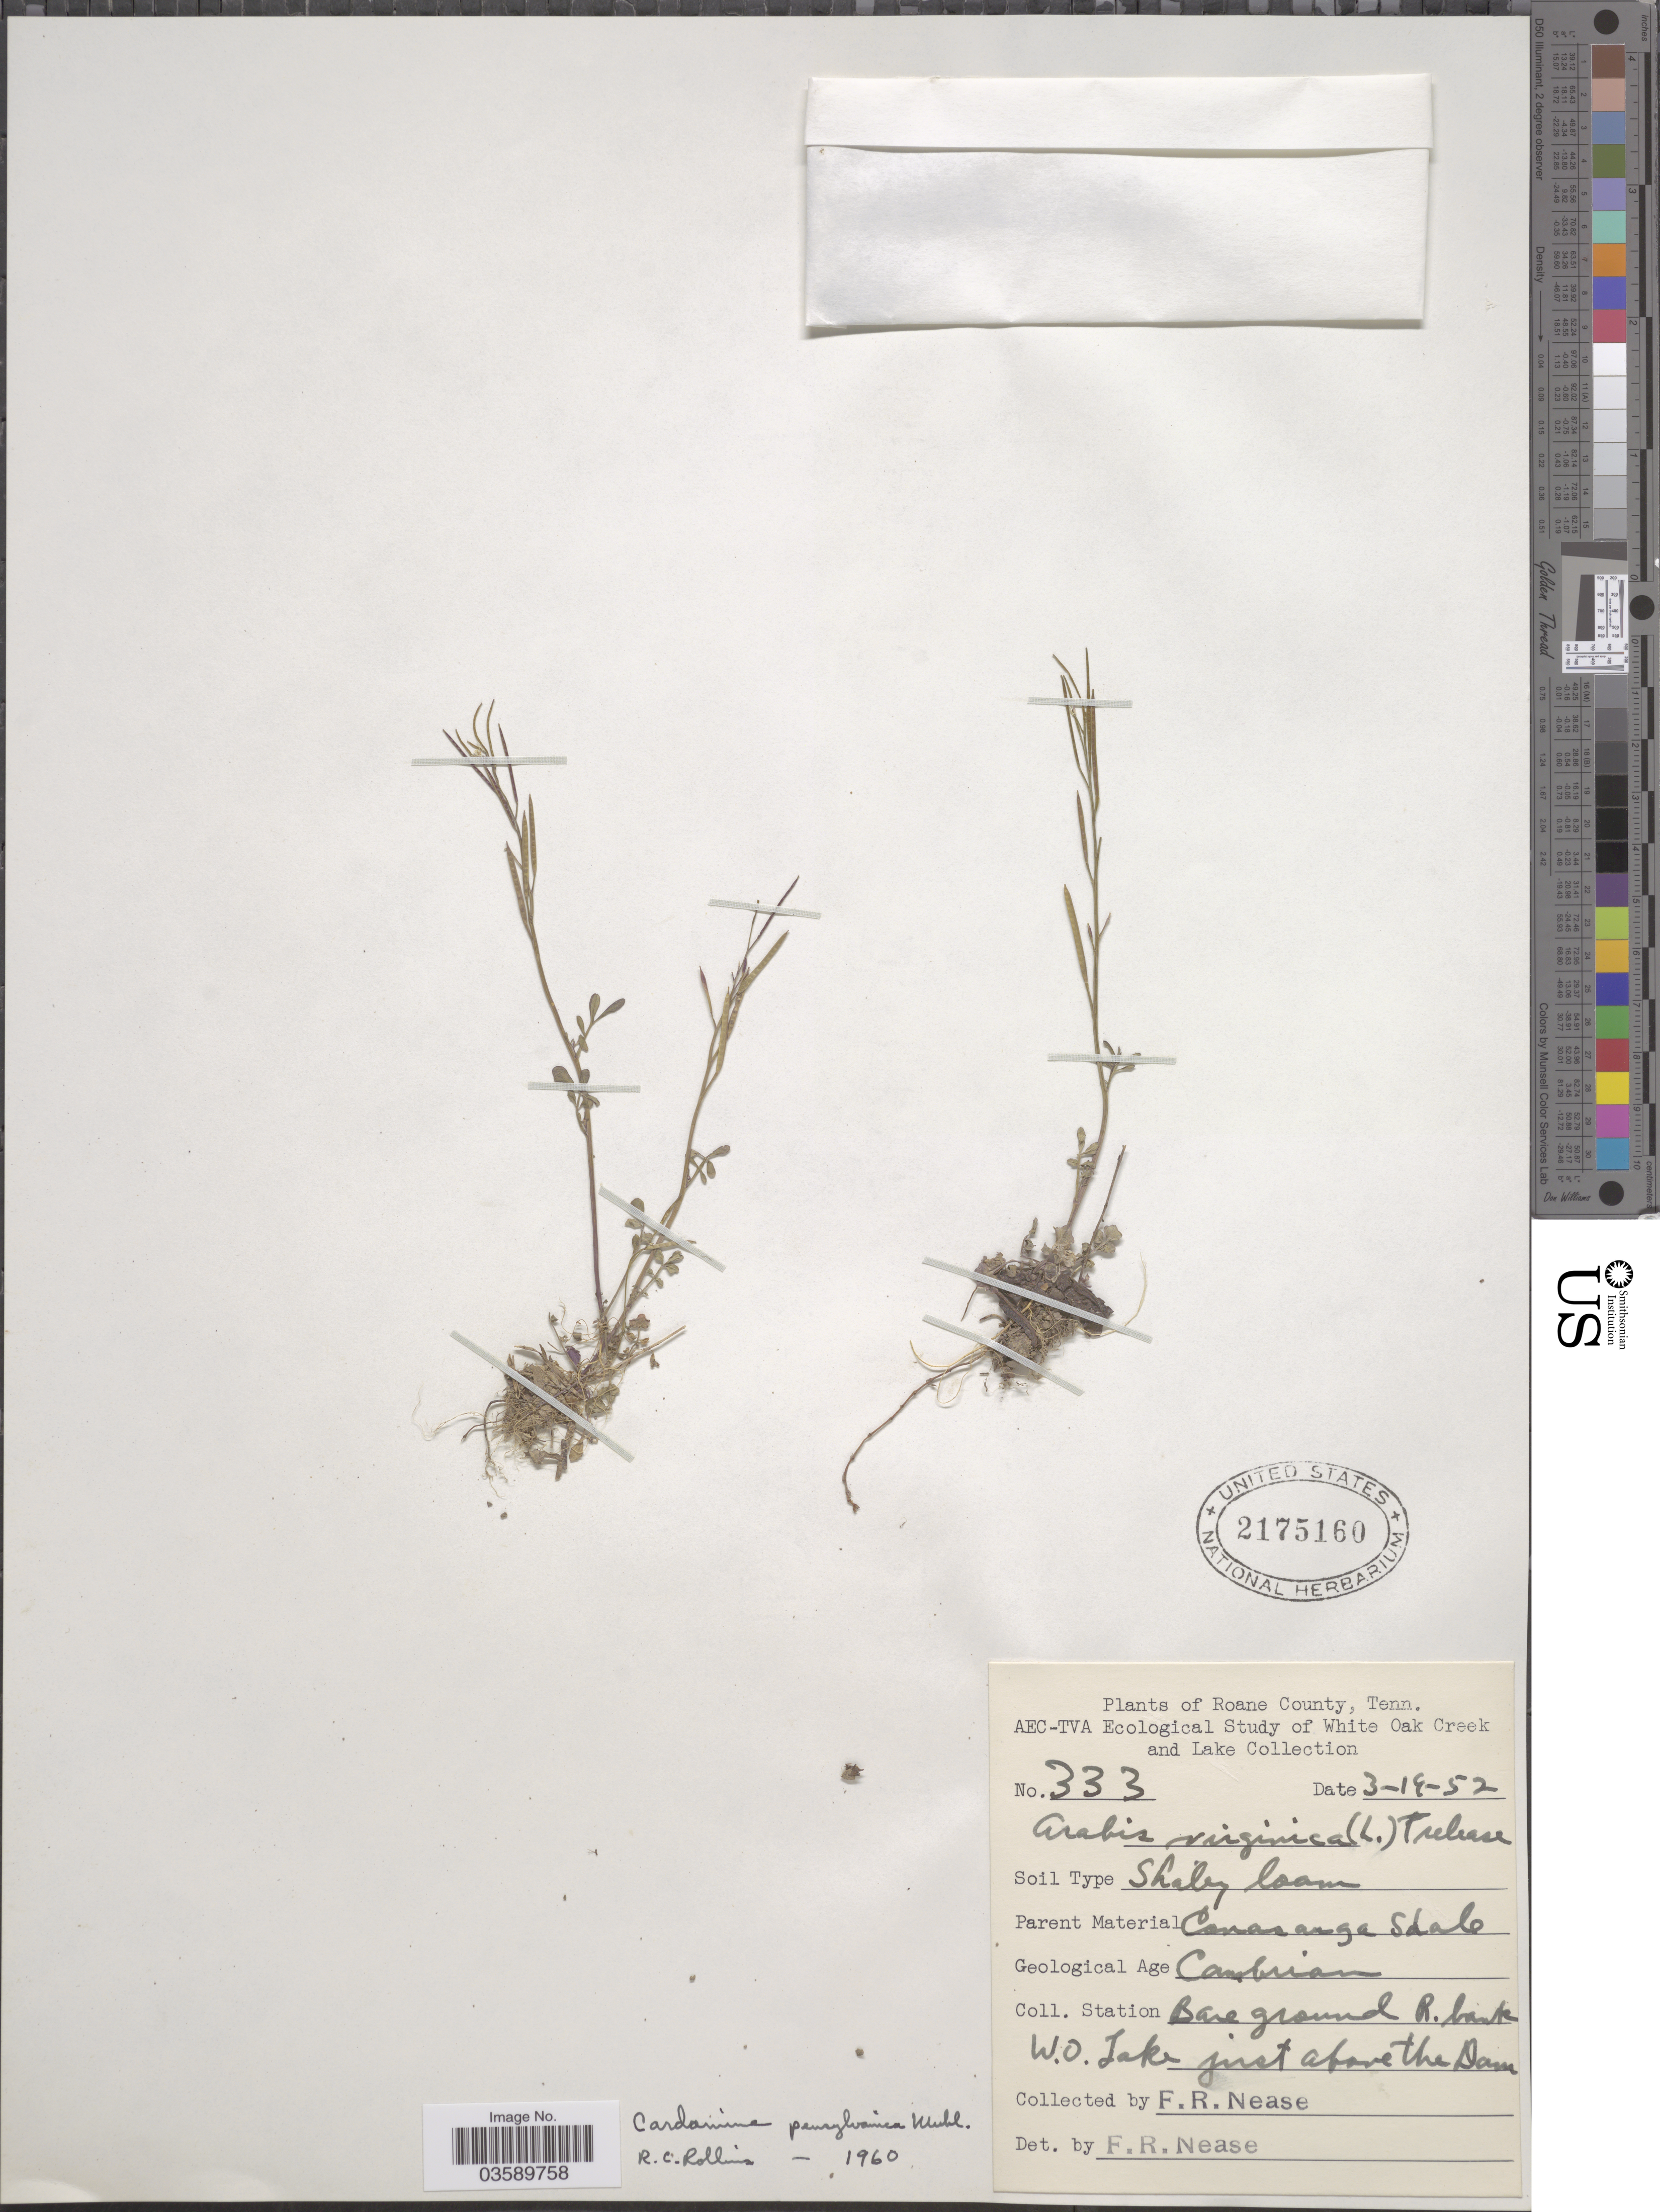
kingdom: Plantae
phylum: Tracheophyta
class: Magnoliopsida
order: Brassicales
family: Brassicaceae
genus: Cardamine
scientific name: Cardamine pensylvanica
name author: Muhl. ex Willd.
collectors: F. Nease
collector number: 333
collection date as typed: Transcribed d/m/y: 19/3/52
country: United States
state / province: Tennessee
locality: Roane County. Coll. Station Bare ground R. bank W.O. Lake just above the Dam.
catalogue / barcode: US 2175160